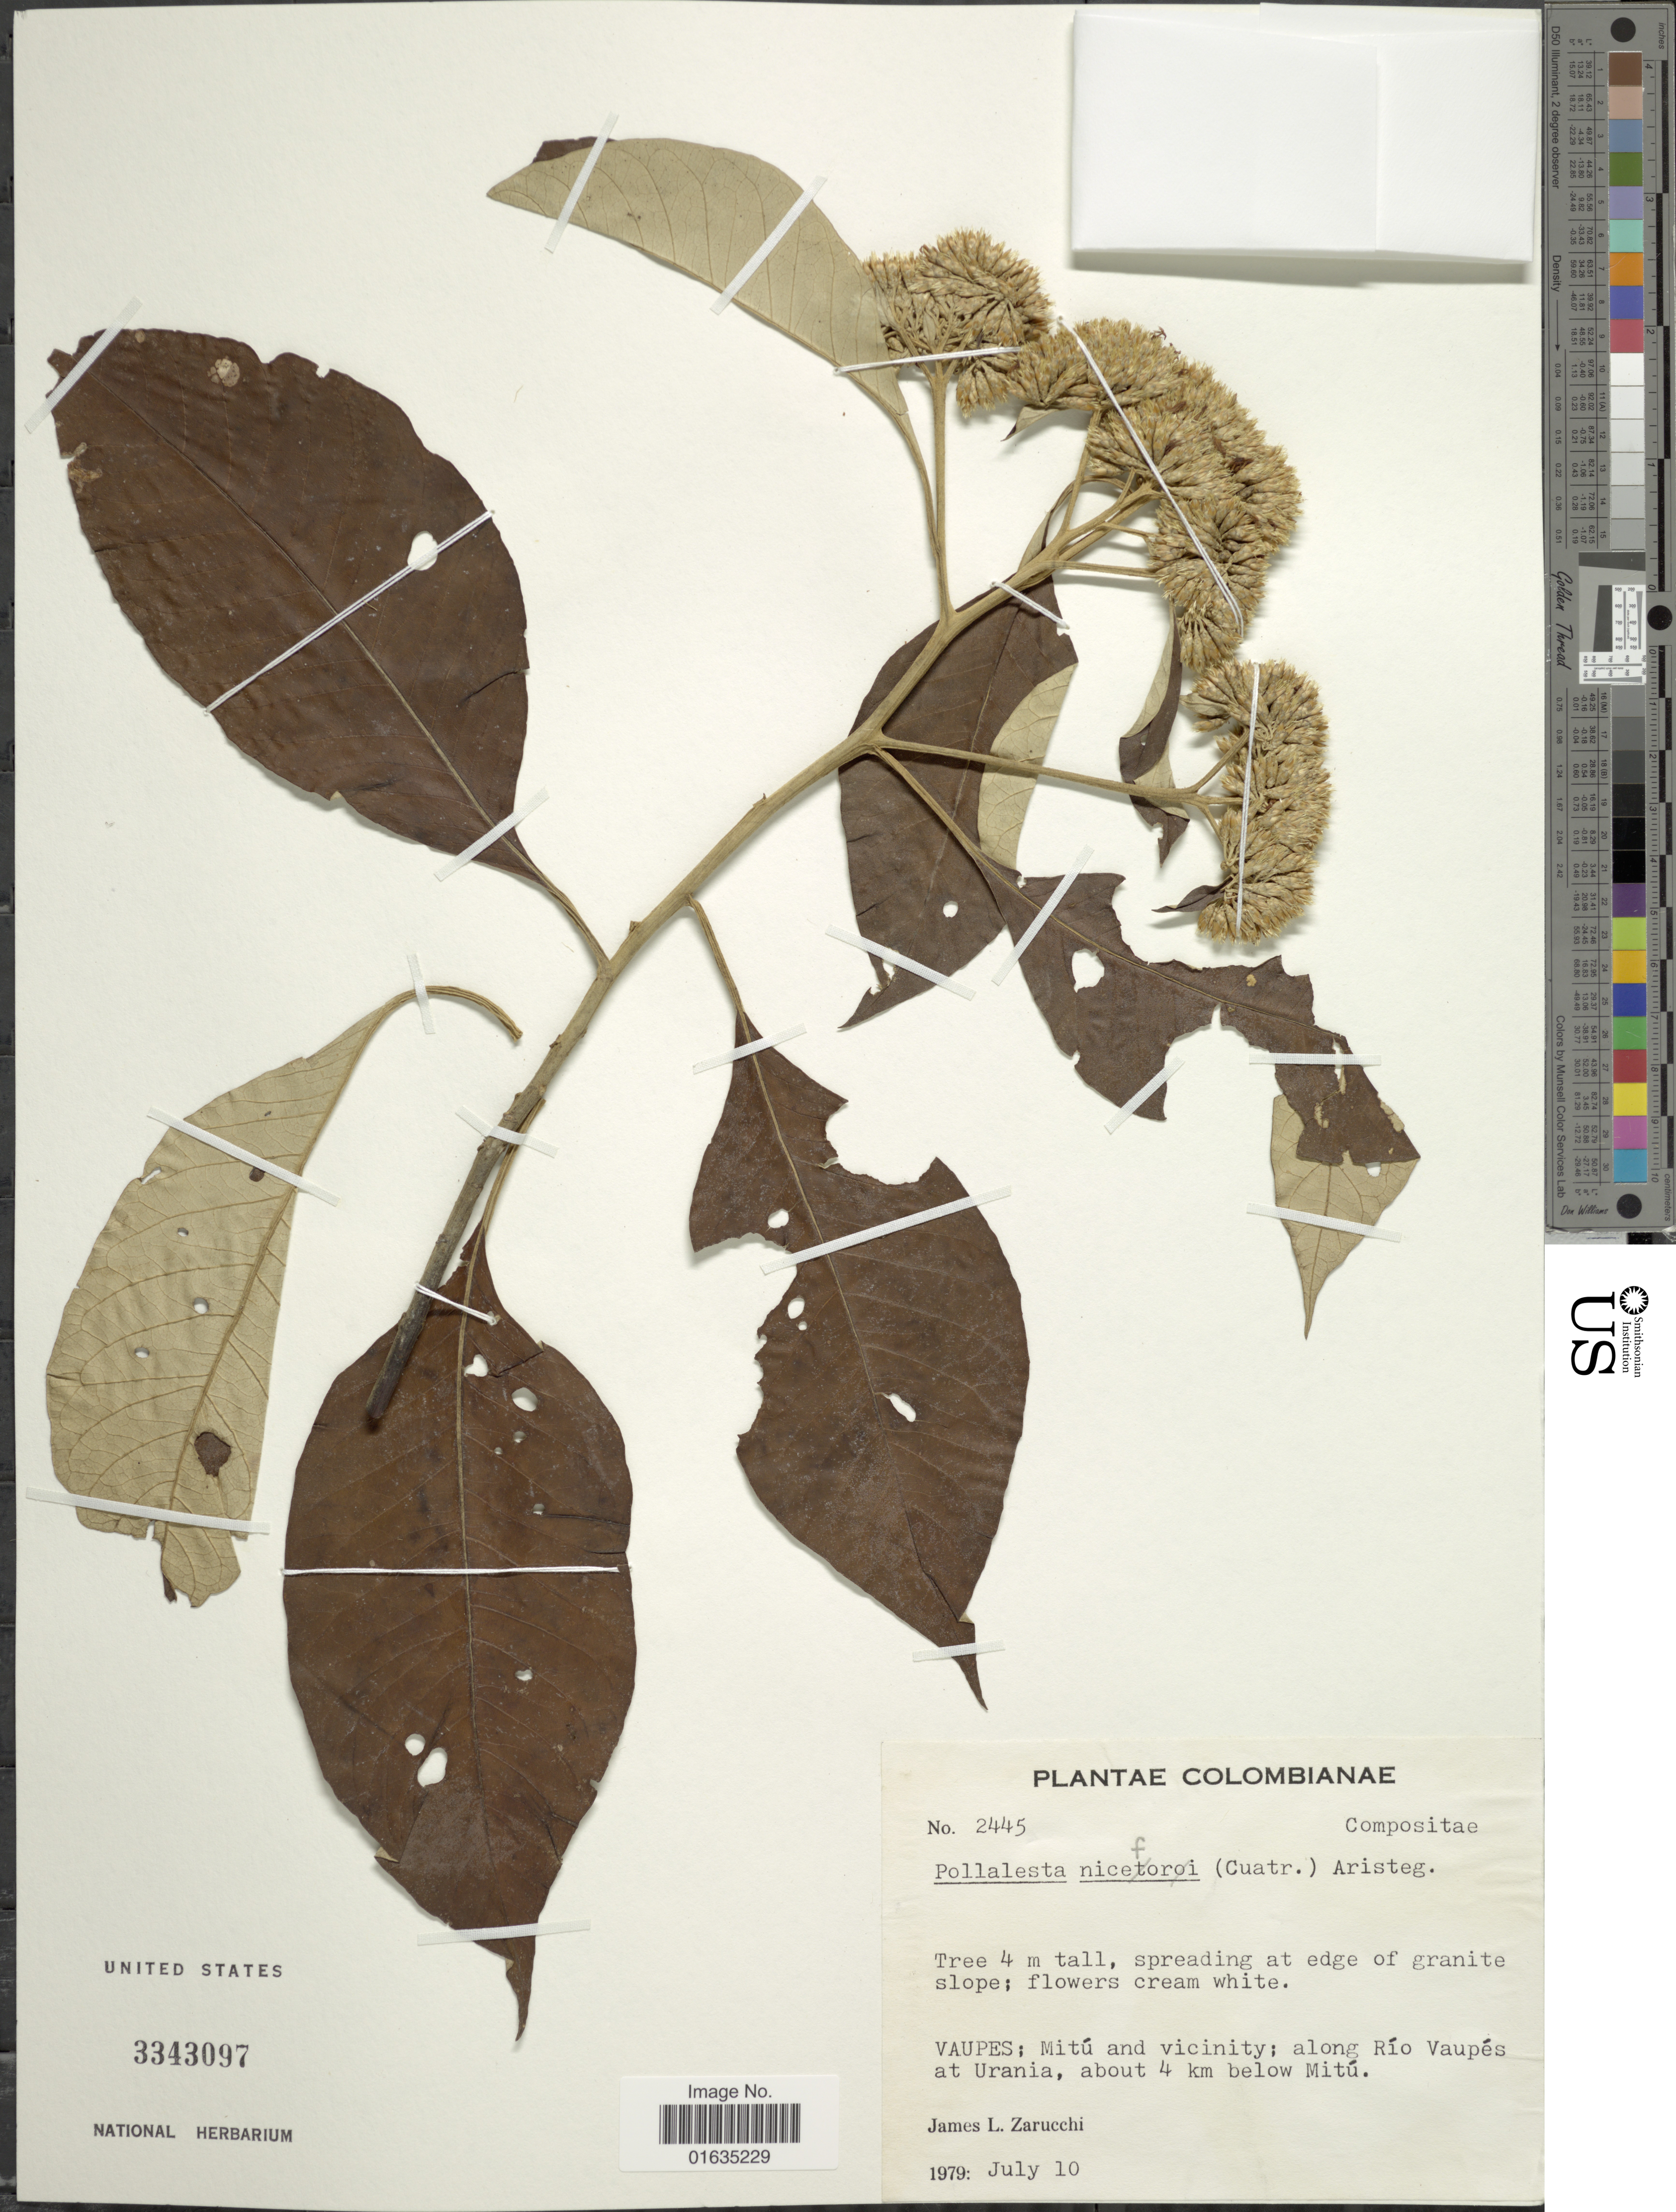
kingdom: Plantae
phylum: Tracheophyta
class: Magnoliopsida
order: Asterales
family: Asteraceae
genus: Piptocoma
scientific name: Piptocoma niceforoi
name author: (Cuatrec.) H. Rob.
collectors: J. L. Zarucchi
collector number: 2445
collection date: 1979-07-10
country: Colombia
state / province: Vaupés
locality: Mitu and vicinity, along Rio Vaupes at Urania, about 4 km below Mitu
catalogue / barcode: US 3343097